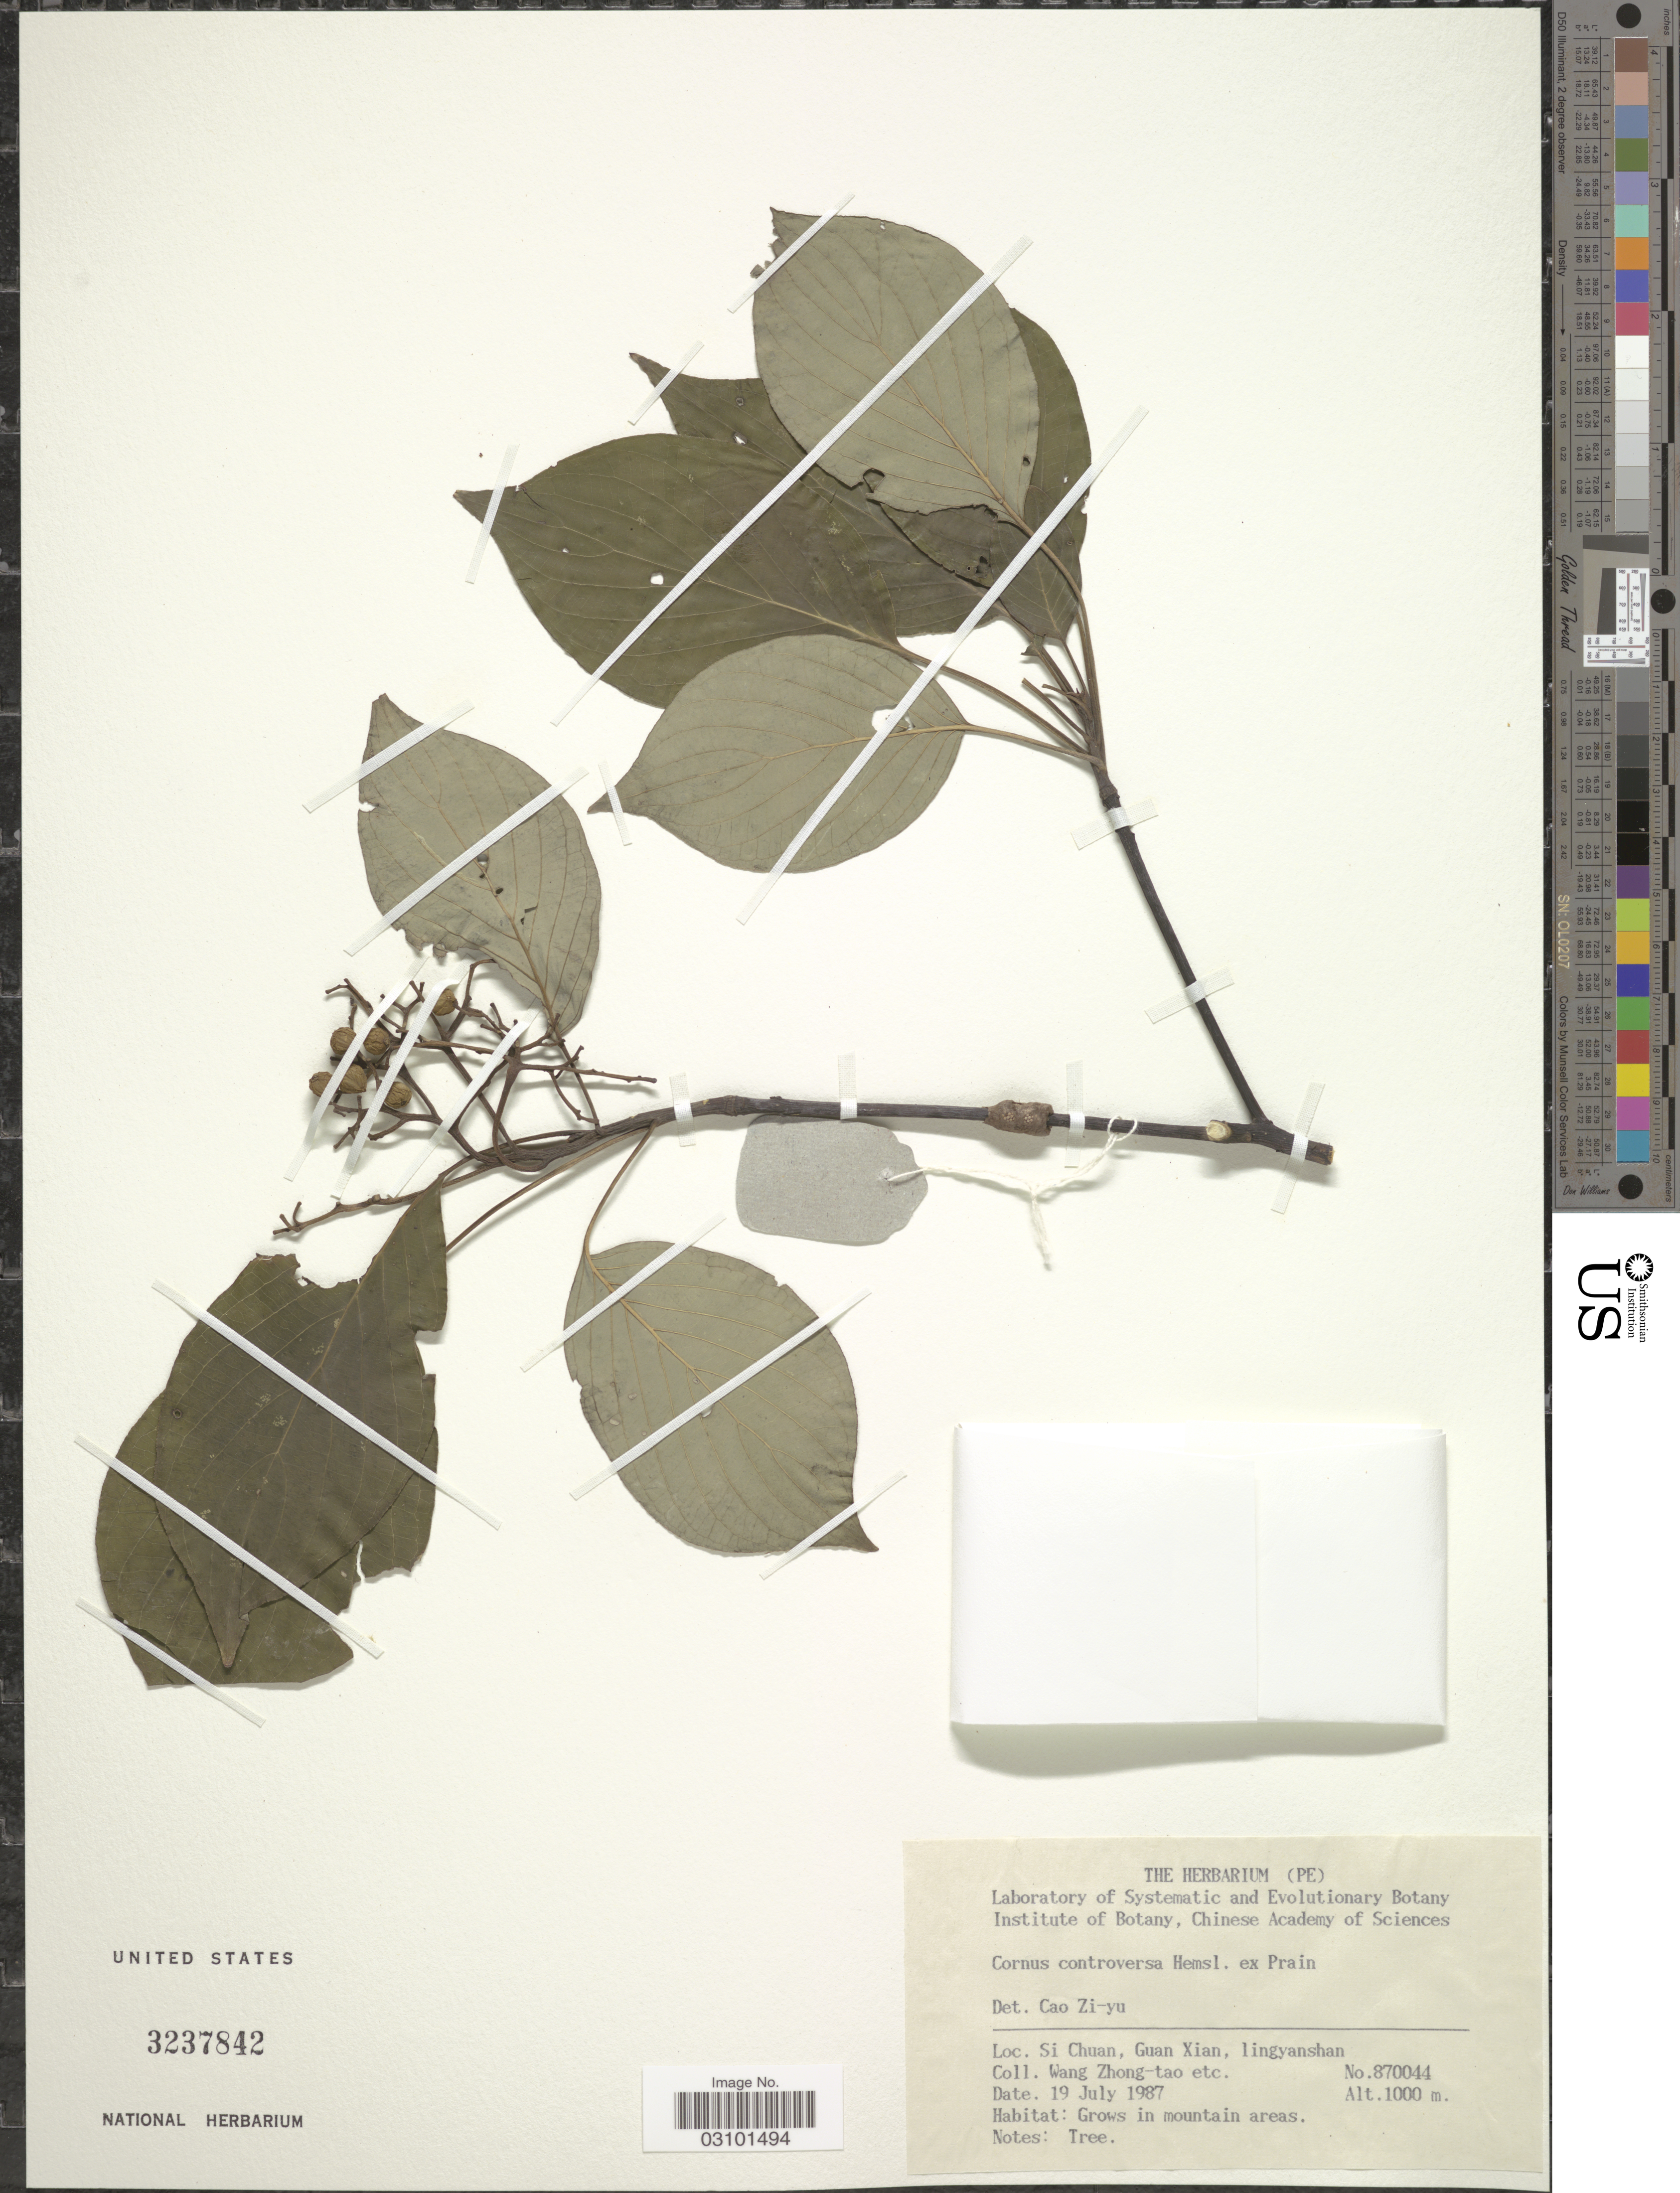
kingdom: Plantae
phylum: Tracheophyta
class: Magnoliopsida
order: Cornales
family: Cornaceae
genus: Cornus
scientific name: Cornus controversa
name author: Hemsl.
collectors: et al.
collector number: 87044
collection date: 1987-07-19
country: China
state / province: Sichuan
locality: Si Chuan, Guan Xian, Iingyanshan.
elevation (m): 1000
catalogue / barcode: US 3237842